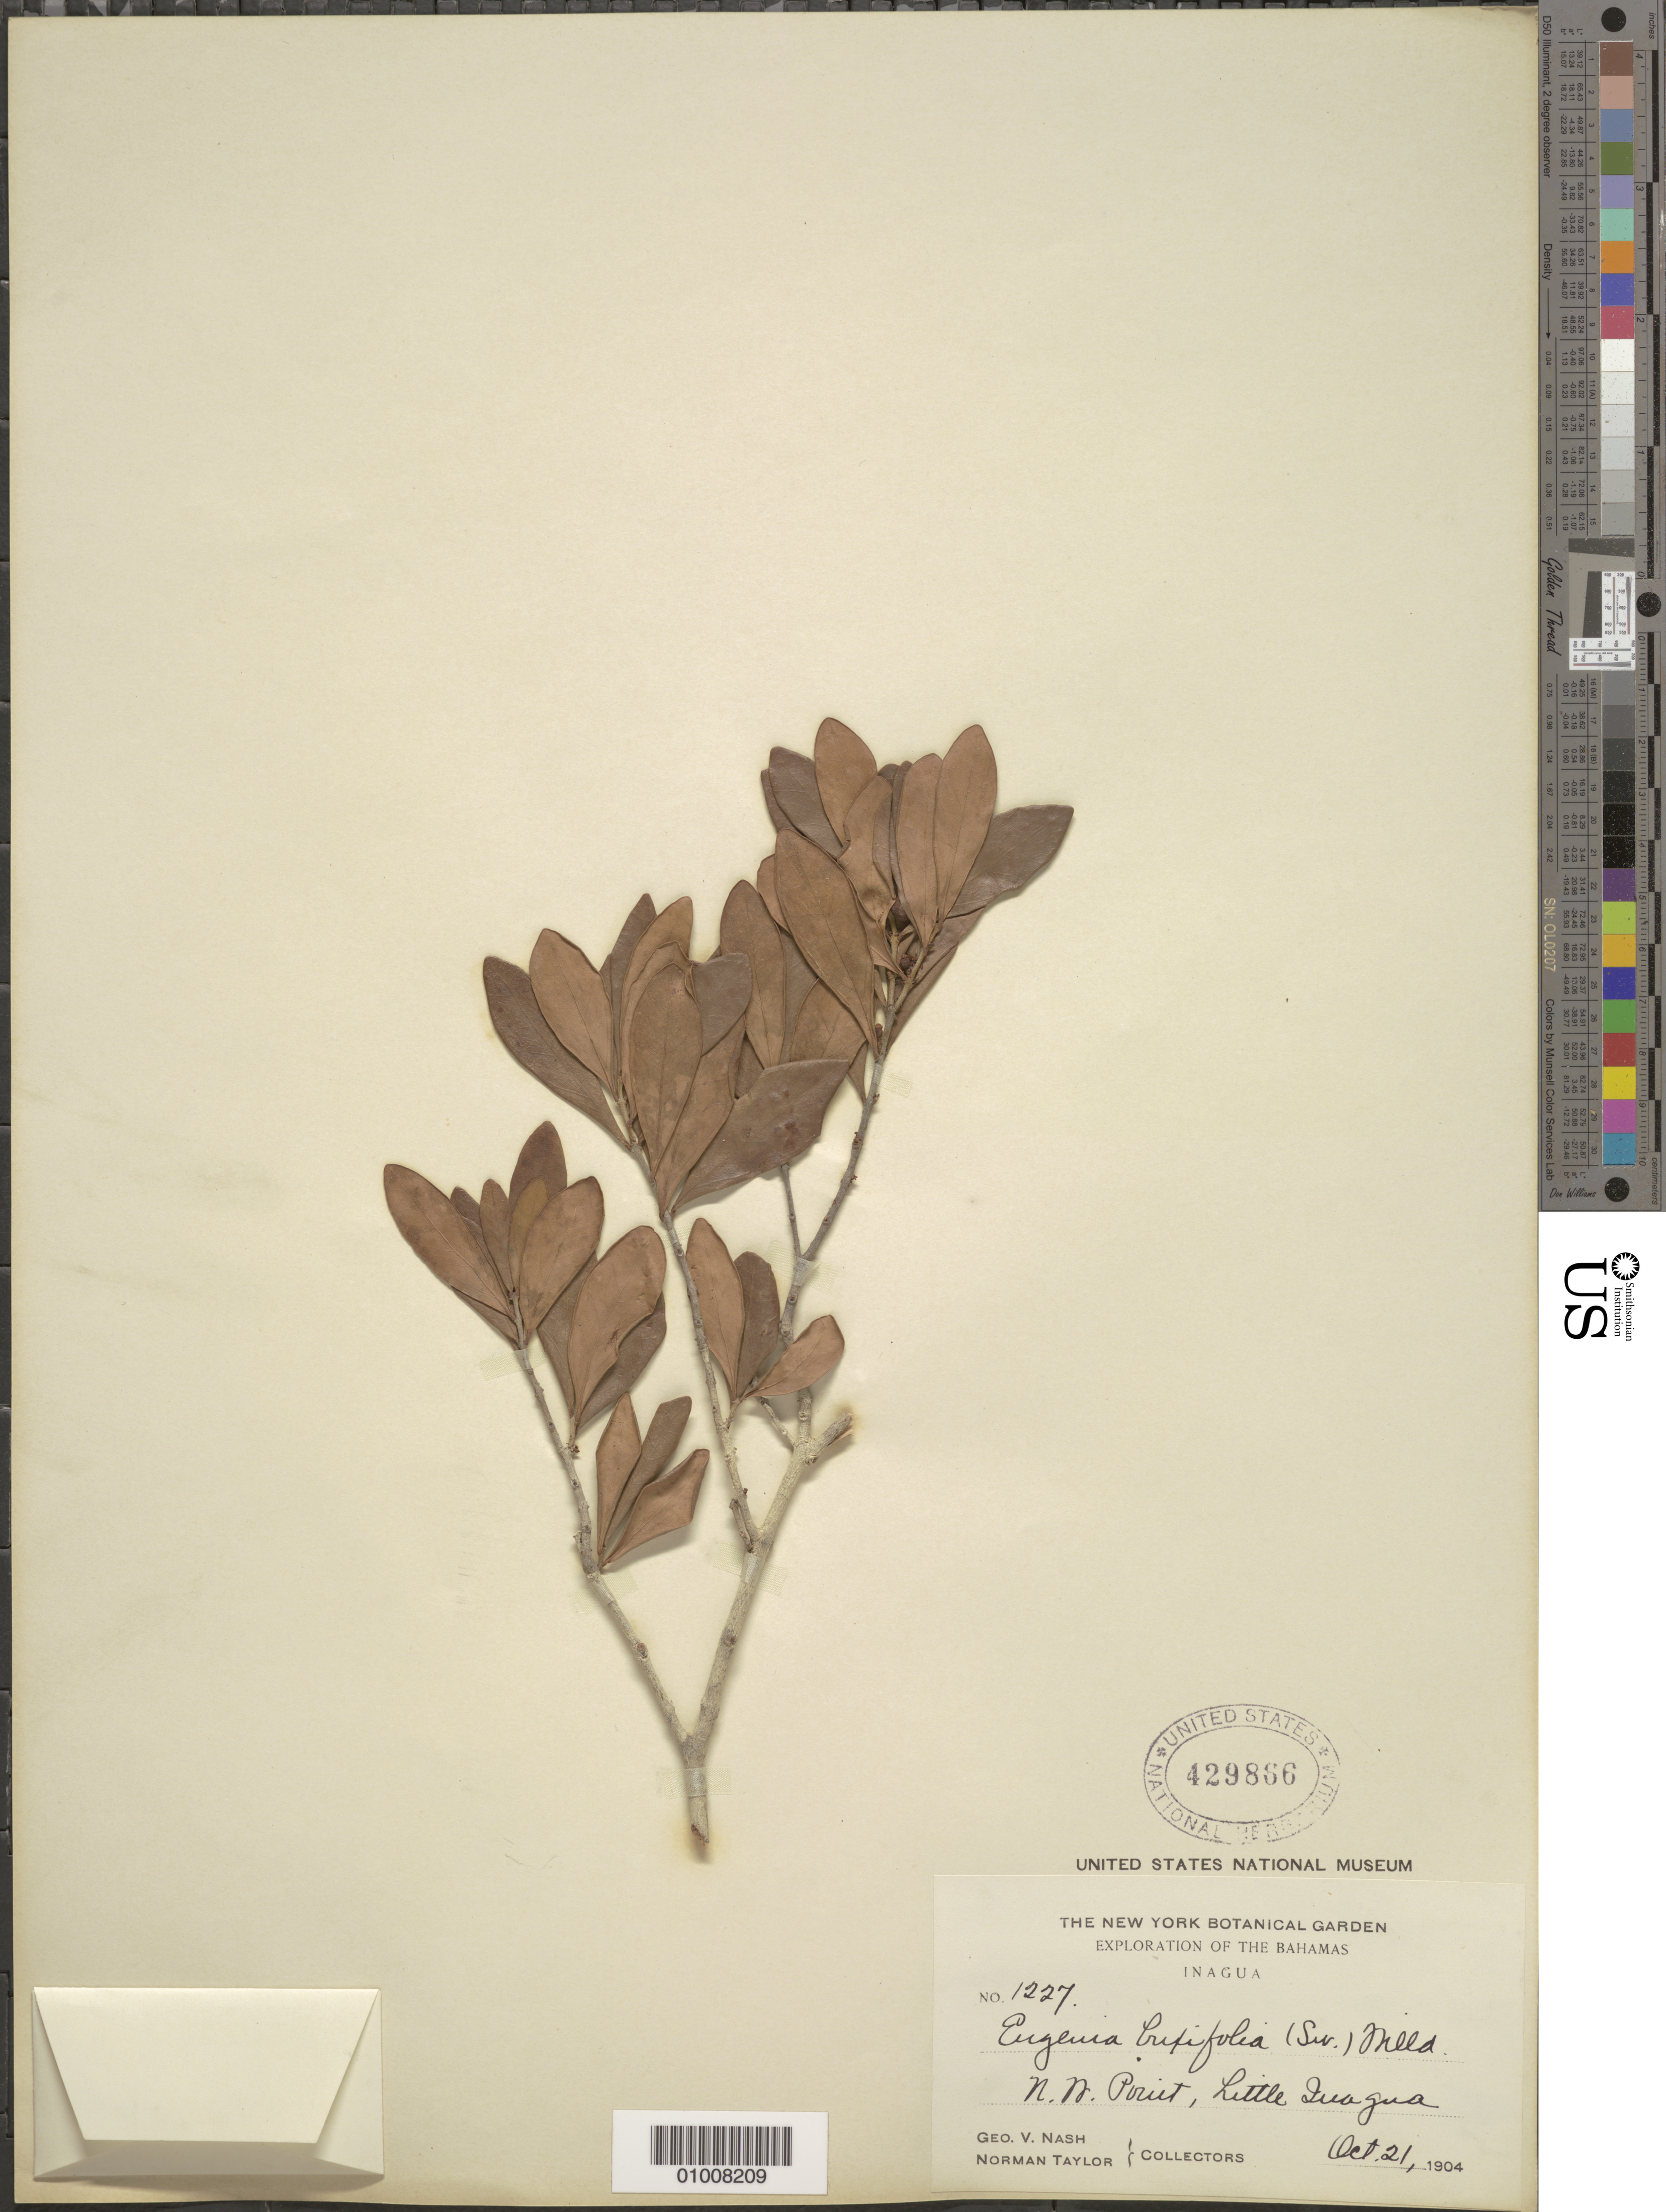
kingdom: Plantae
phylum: Tracheophyta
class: Magnoliopsida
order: Myrtales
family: Myrtaceae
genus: Eugenia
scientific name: Eugenia foetida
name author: Pers.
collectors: G. V. Nash & N. Taylor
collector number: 1227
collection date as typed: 21 Oct 1904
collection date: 1904-10-21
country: Bahamas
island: Little Inagua I.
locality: N.W. Point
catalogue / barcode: US 429866